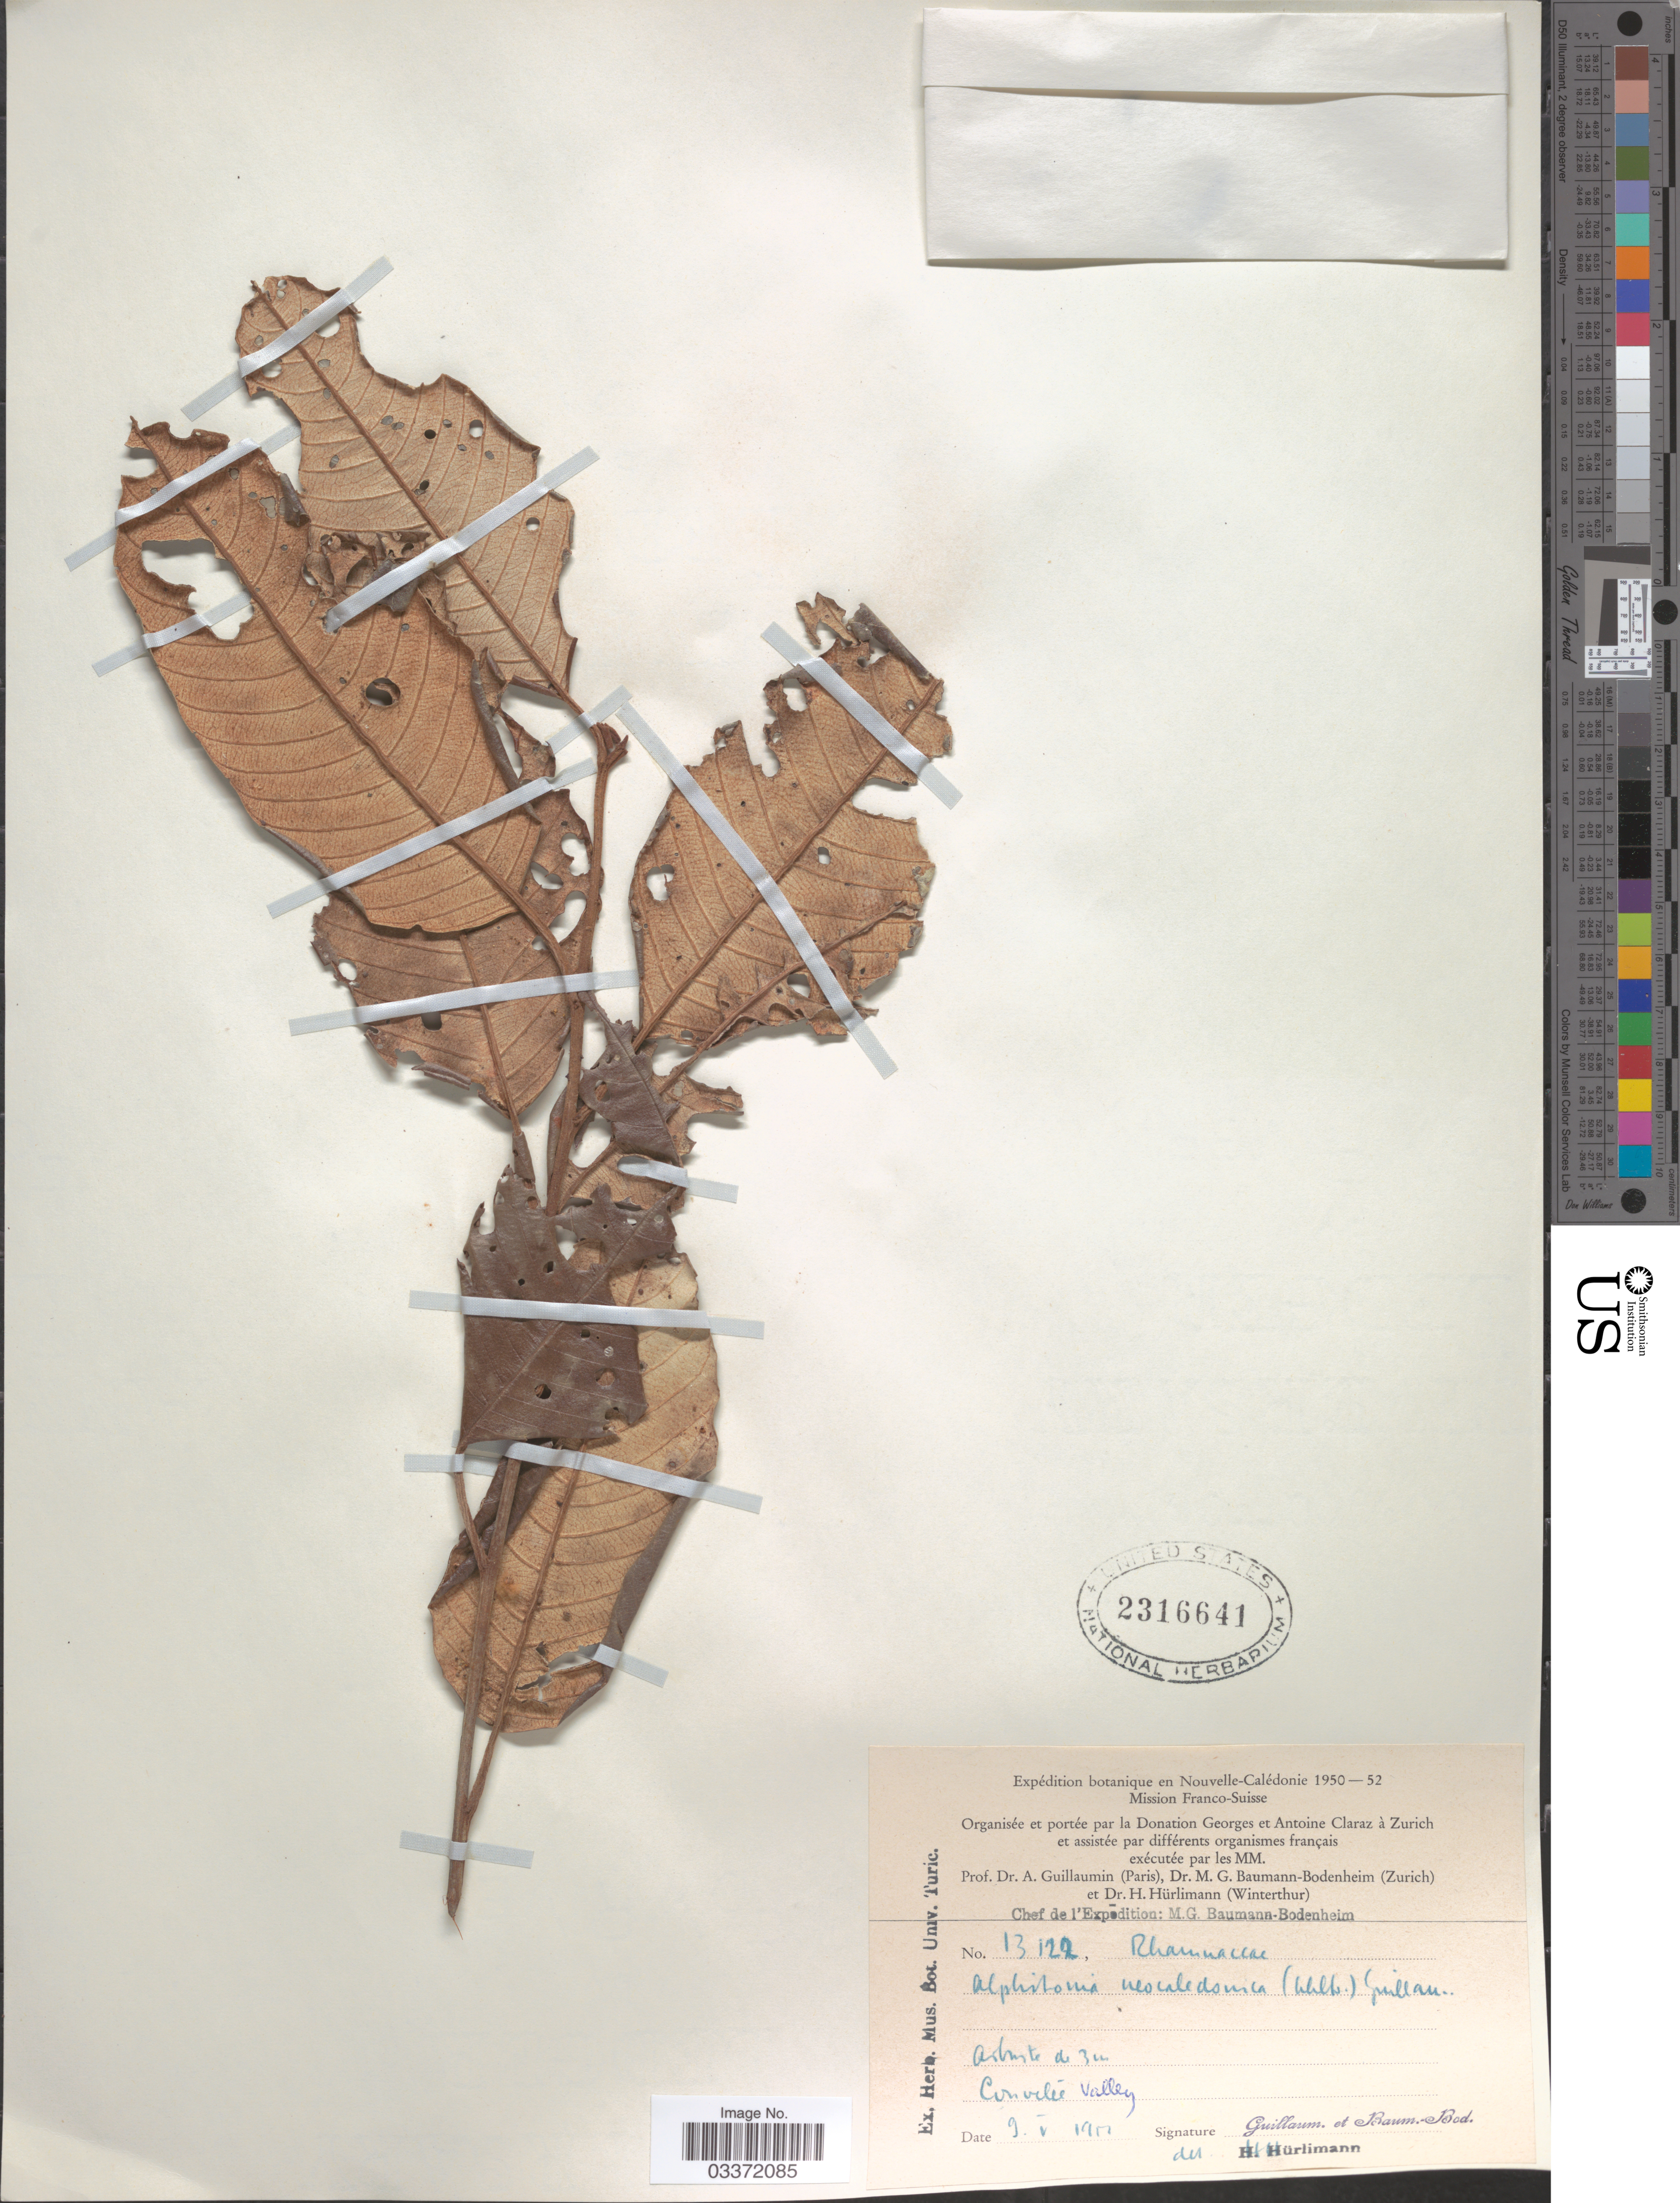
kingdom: Plantae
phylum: Tracheophyta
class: Magnoliopsida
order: Rosales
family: Rhamnaceae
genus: Alphitonia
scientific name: Alphitonia neocaledonica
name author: (Schltr.) Guillaumin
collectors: A. Guillaumin & A. Baumann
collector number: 13i22*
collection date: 1951-05-09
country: New Caledonia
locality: Convelée [interpreted] Valley.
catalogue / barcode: US 2316641